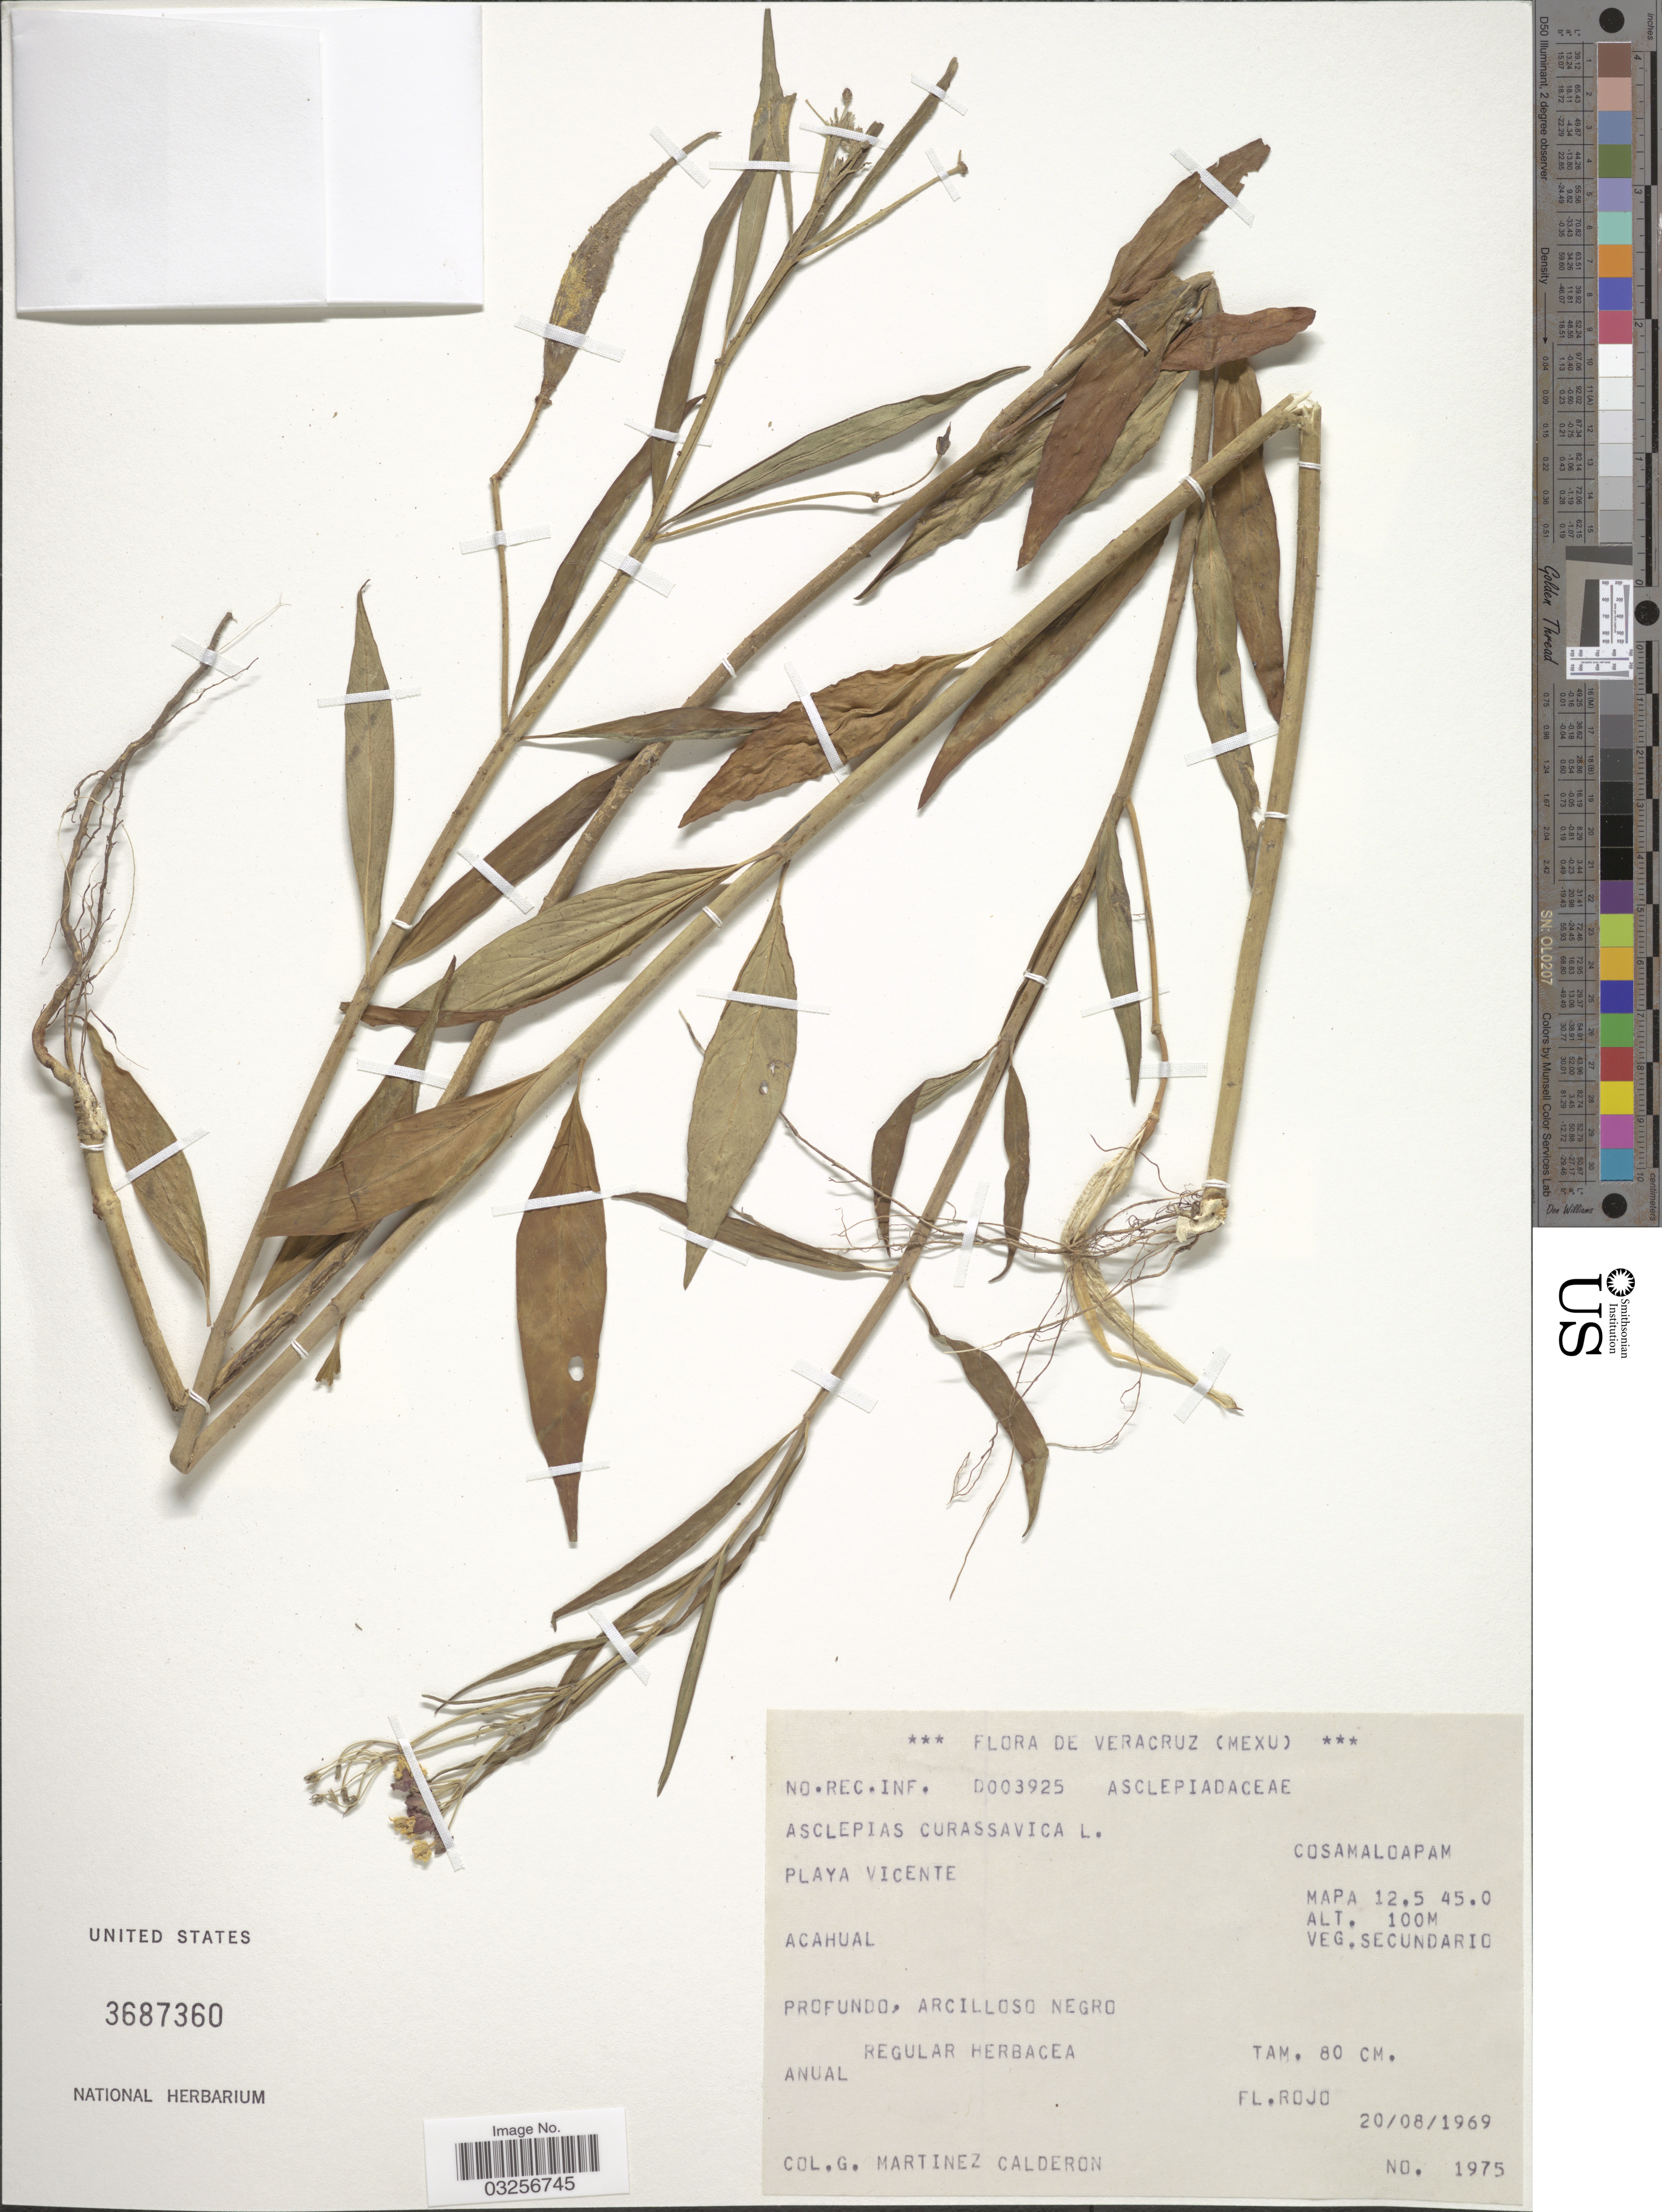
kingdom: Plantae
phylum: Tracheophyta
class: Magnoliopsida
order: Gentianales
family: Apocynaceae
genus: Asclepias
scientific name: Asclepias curassavica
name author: L.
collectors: G. Martínez Calderón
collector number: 1975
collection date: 1969-08-20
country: Mexico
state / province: Veracruz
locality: Veracruz, Playa Vicente, Acahual, Mapa 12.5 45.0, Profundo, Arcilloso Negro.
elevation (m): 100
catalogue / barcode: US 3687360